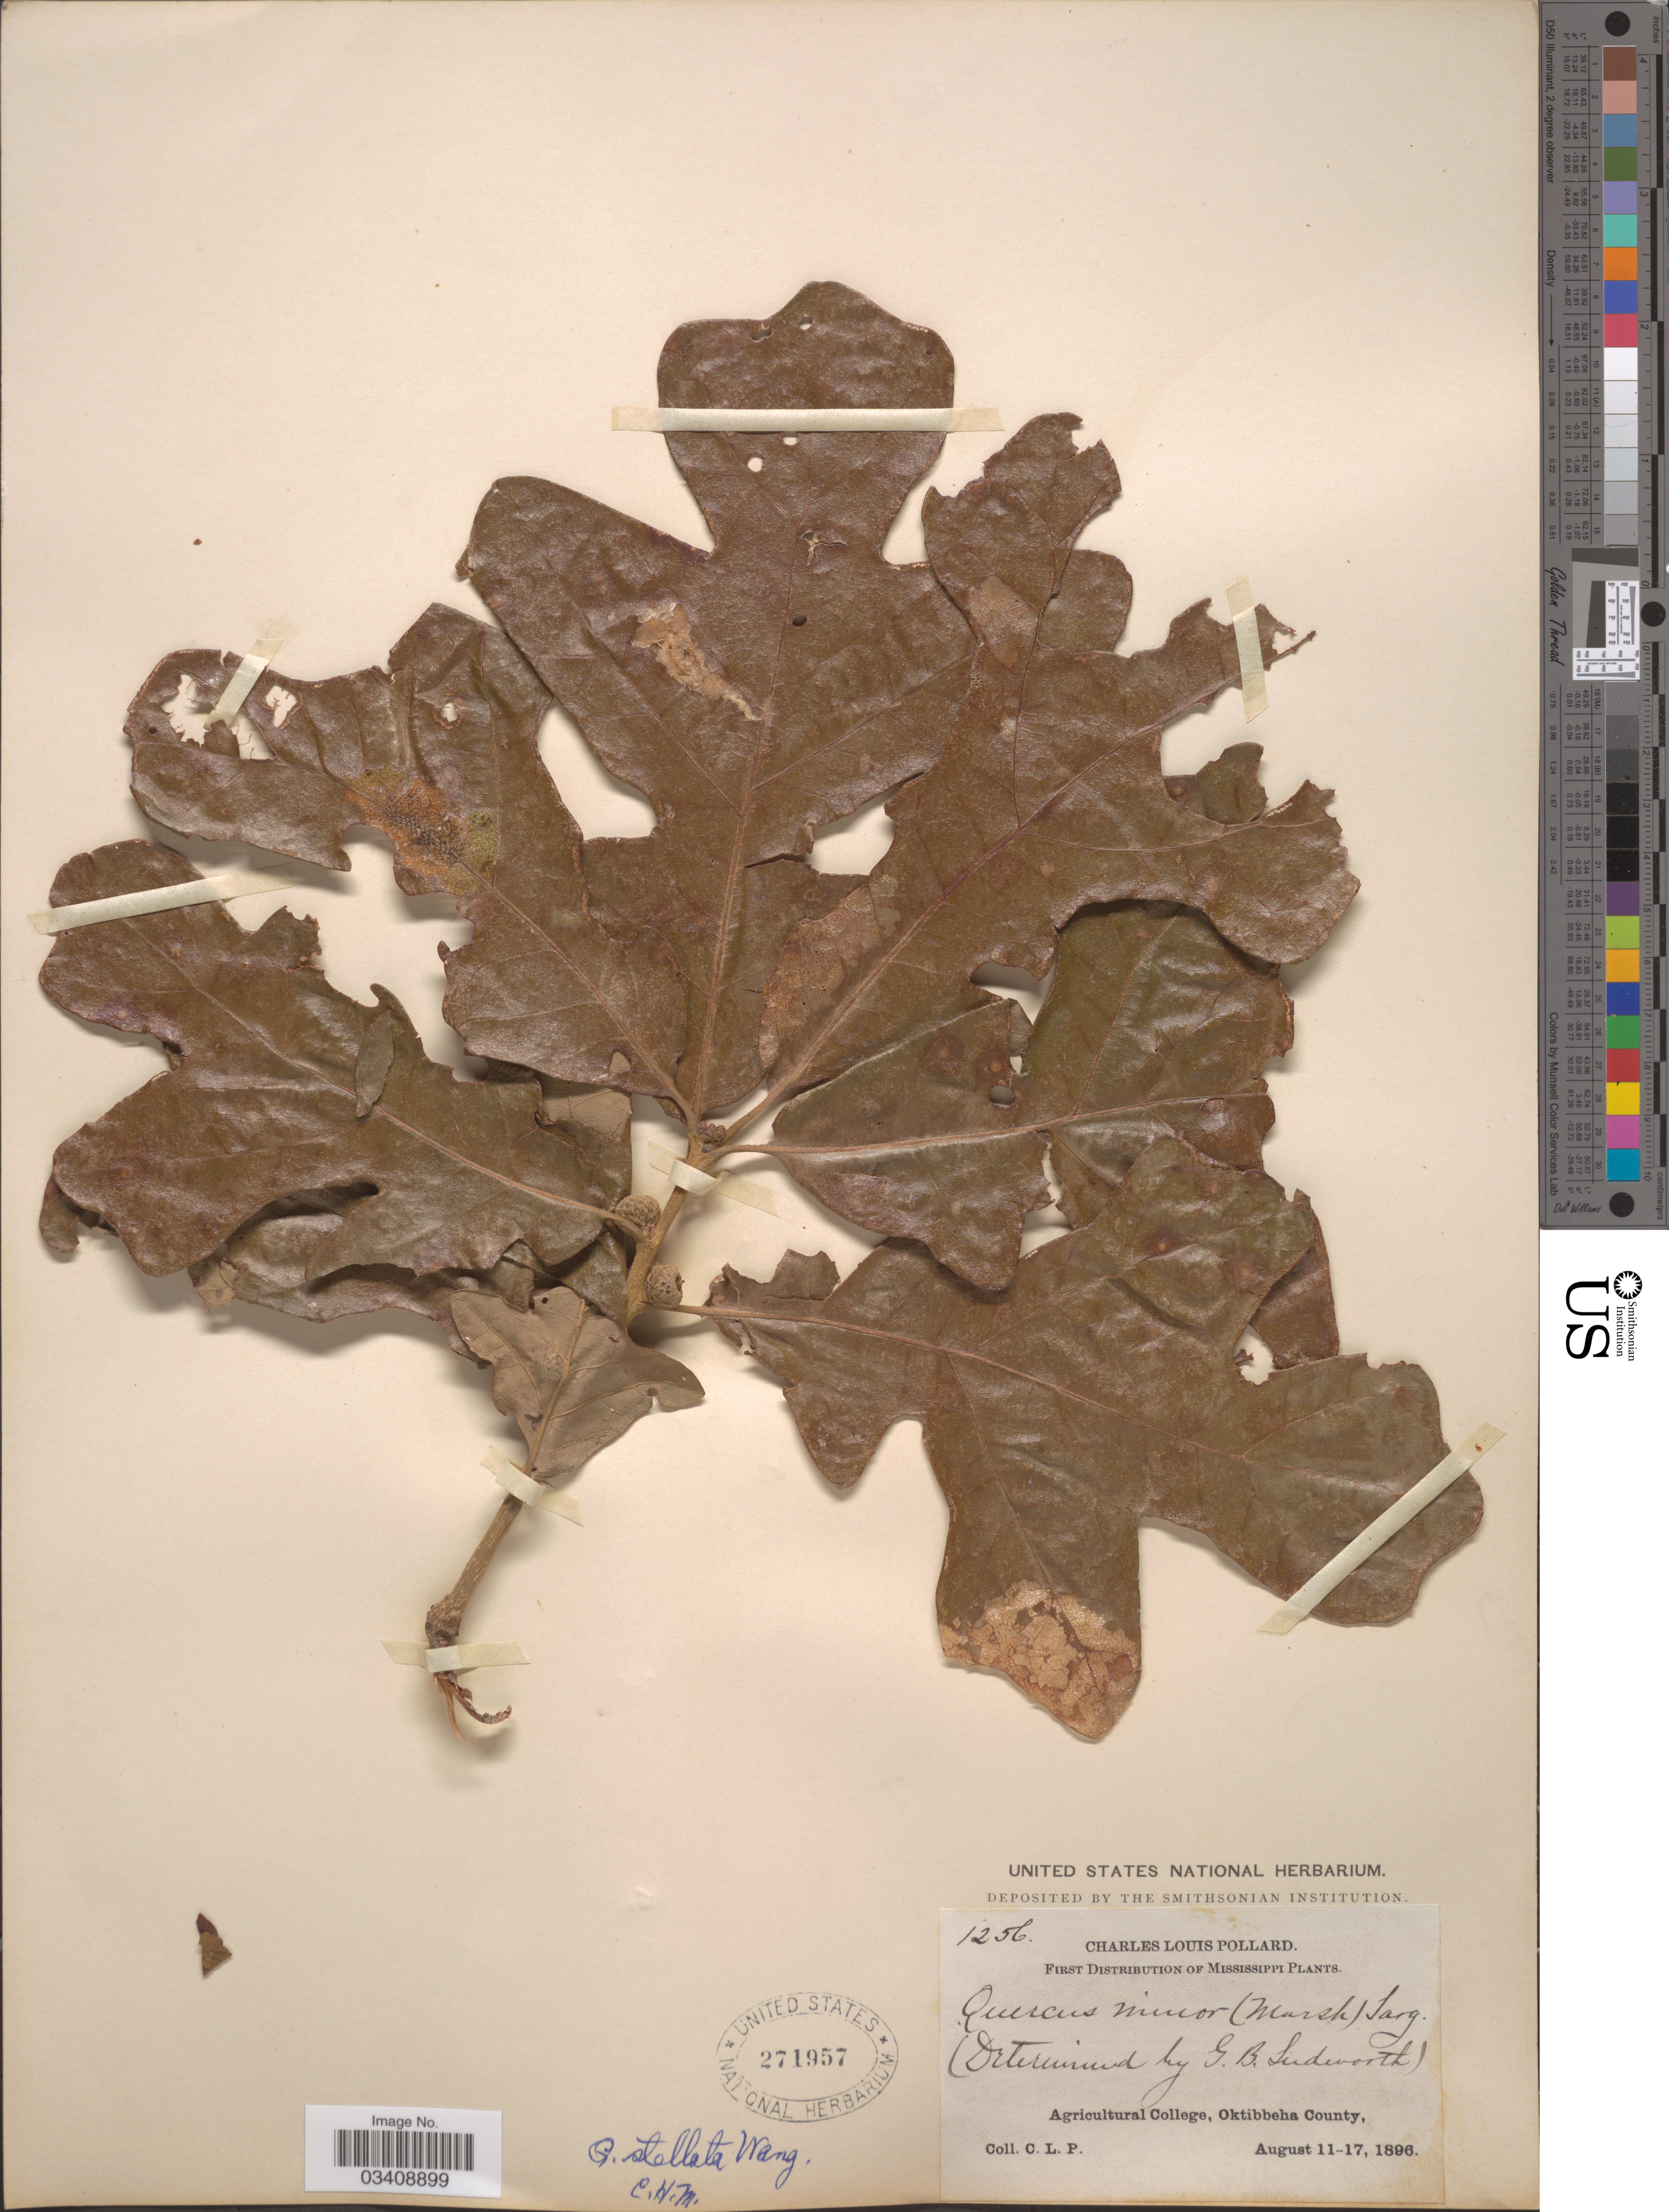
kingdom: Plantae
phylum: Tracheophyta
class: Magnoliopsida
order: Fagales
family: Fagaceae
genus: Quercus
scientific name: Quercus stellata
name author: Wangenh.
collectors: C. L. Pollard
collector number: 1256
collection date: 1896-08-11/1896-08-17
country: United States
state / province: Mississippi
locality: Agricultural College, Oktibbeha County.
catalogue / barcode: US 271957